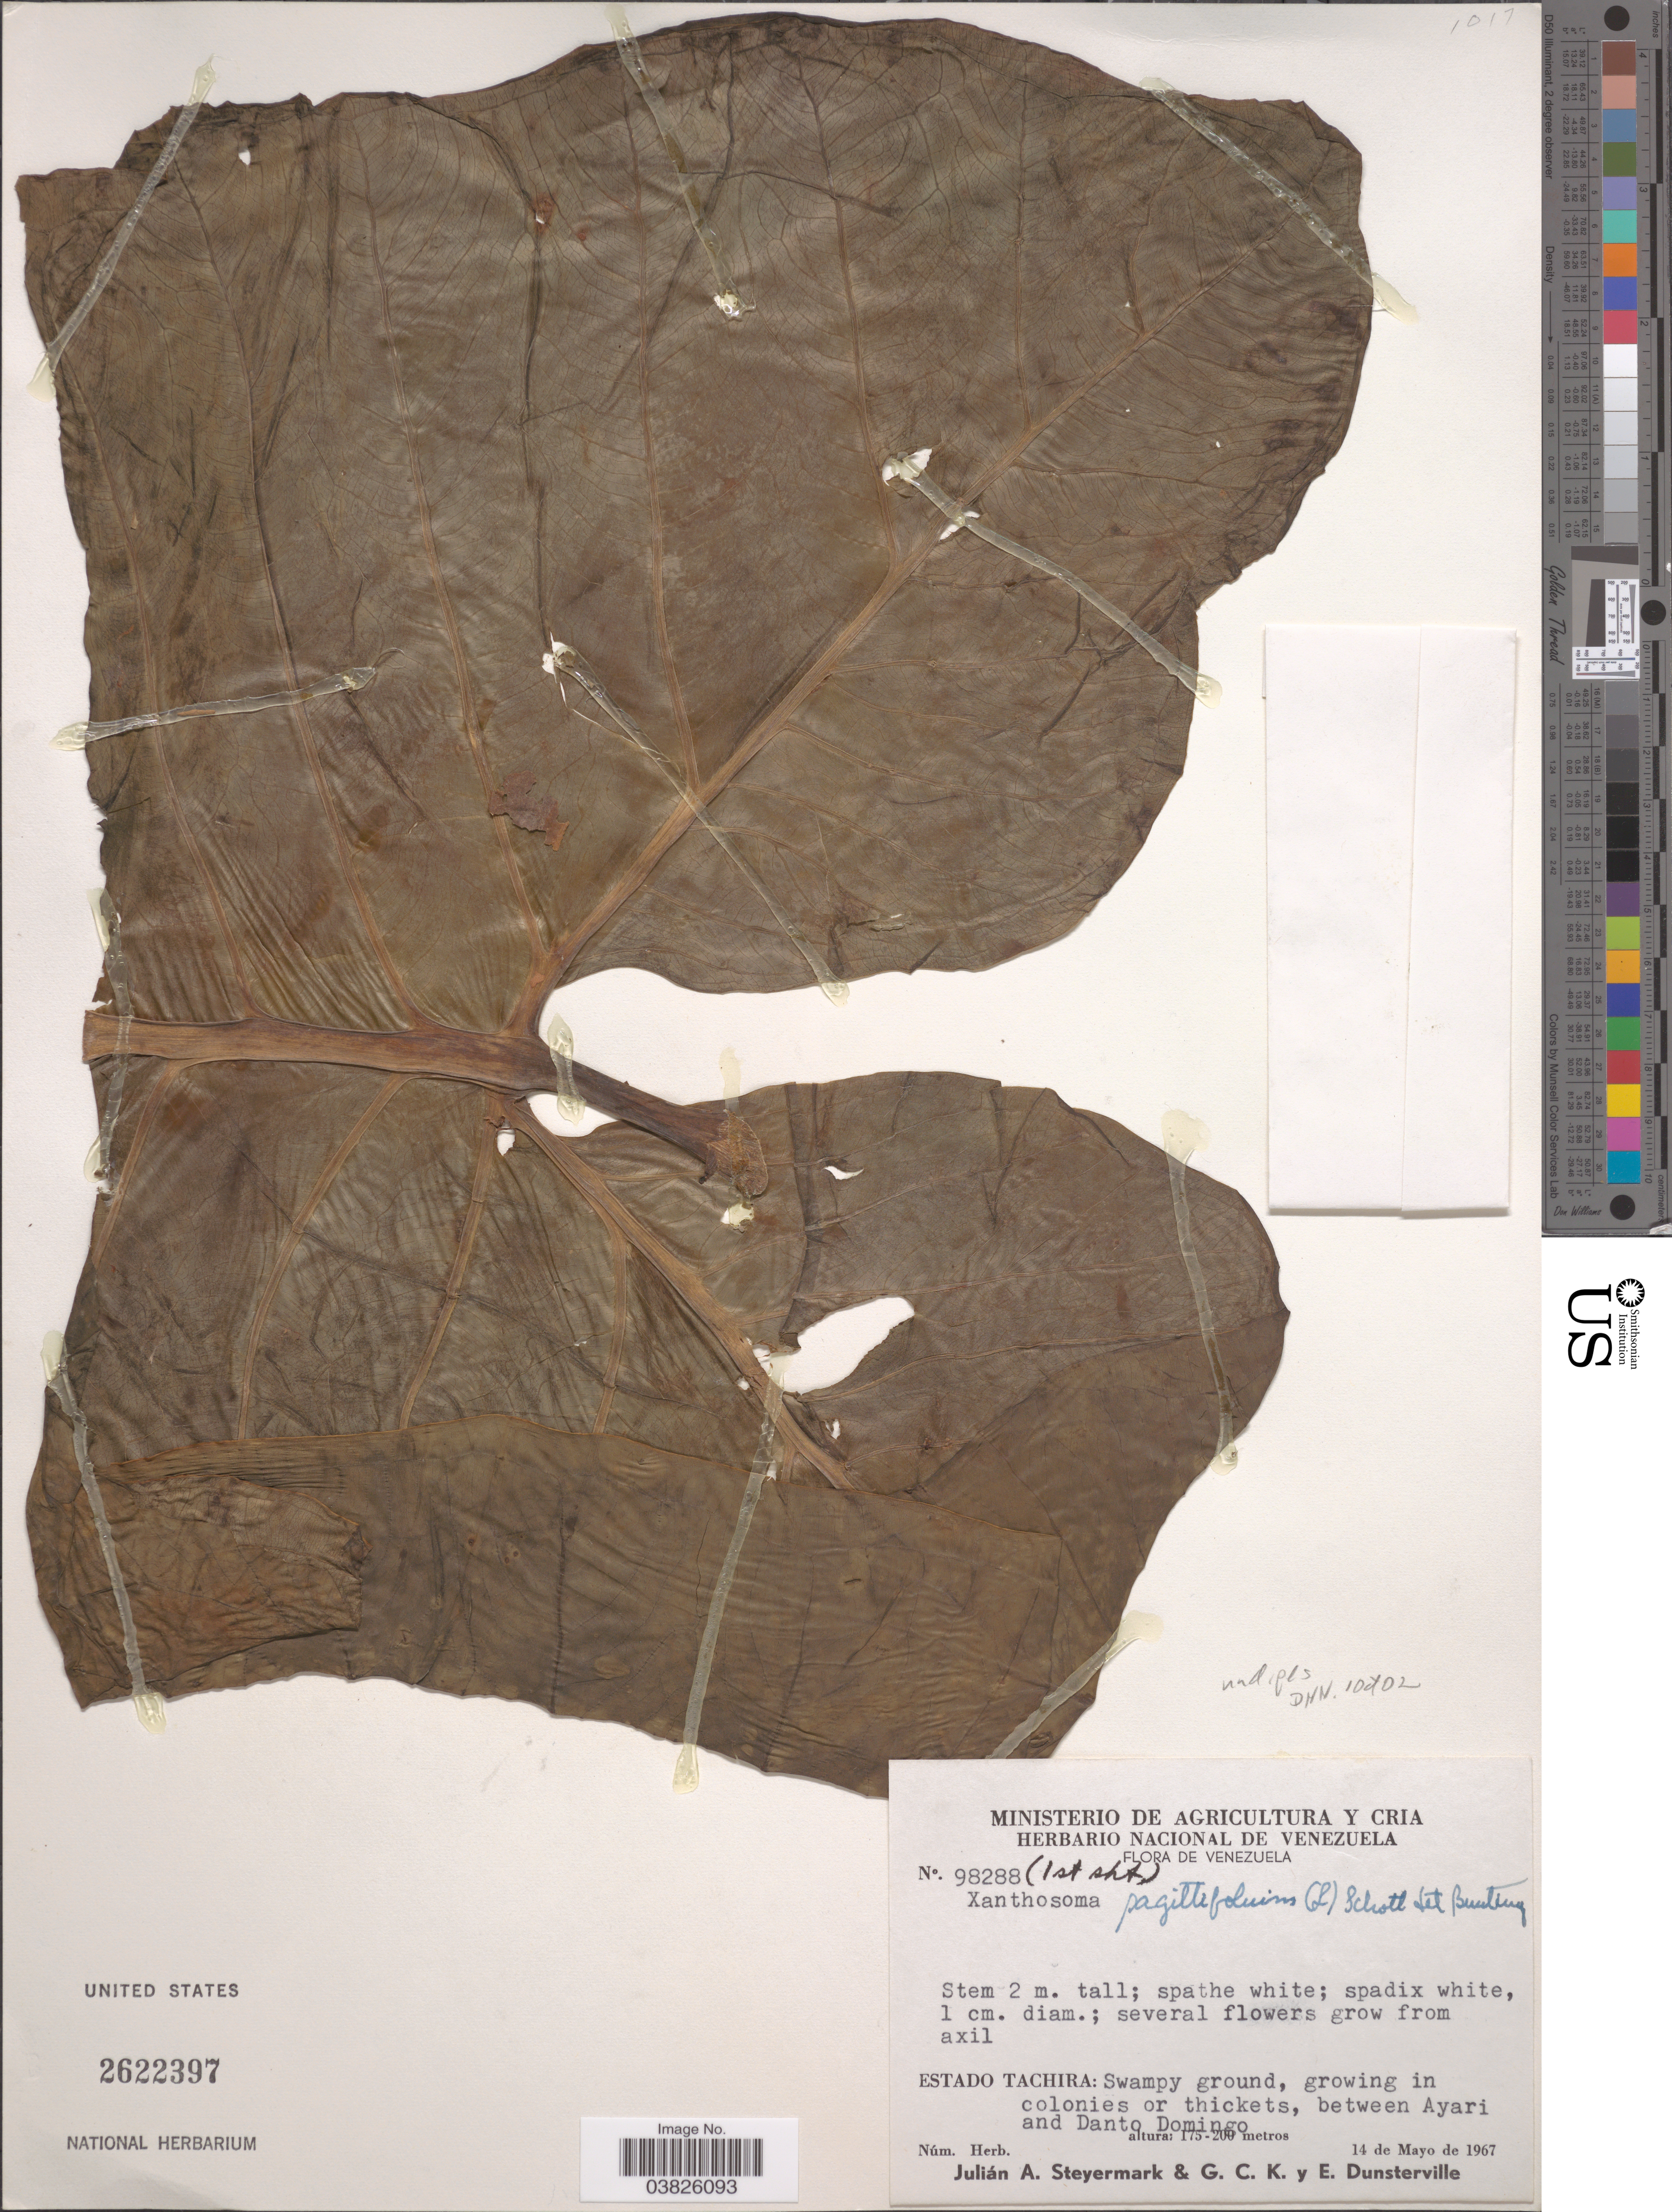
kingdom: Plantae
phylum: Tracheophyta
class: Liliopsida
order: Alismatales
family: Araceae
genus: Xanthosoma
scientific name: Xanthosoma undipes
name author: (K. Koch & C.D. Bouché) K. Koch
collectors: J. Steyermark, G. C. K. Dunsterville & E. Dunsterville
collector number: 98288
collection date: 1967-05-14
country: Venezuela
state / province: Tachira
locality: Between Ayari and Danto Domingo.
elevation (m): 175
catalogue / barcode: US 2622397